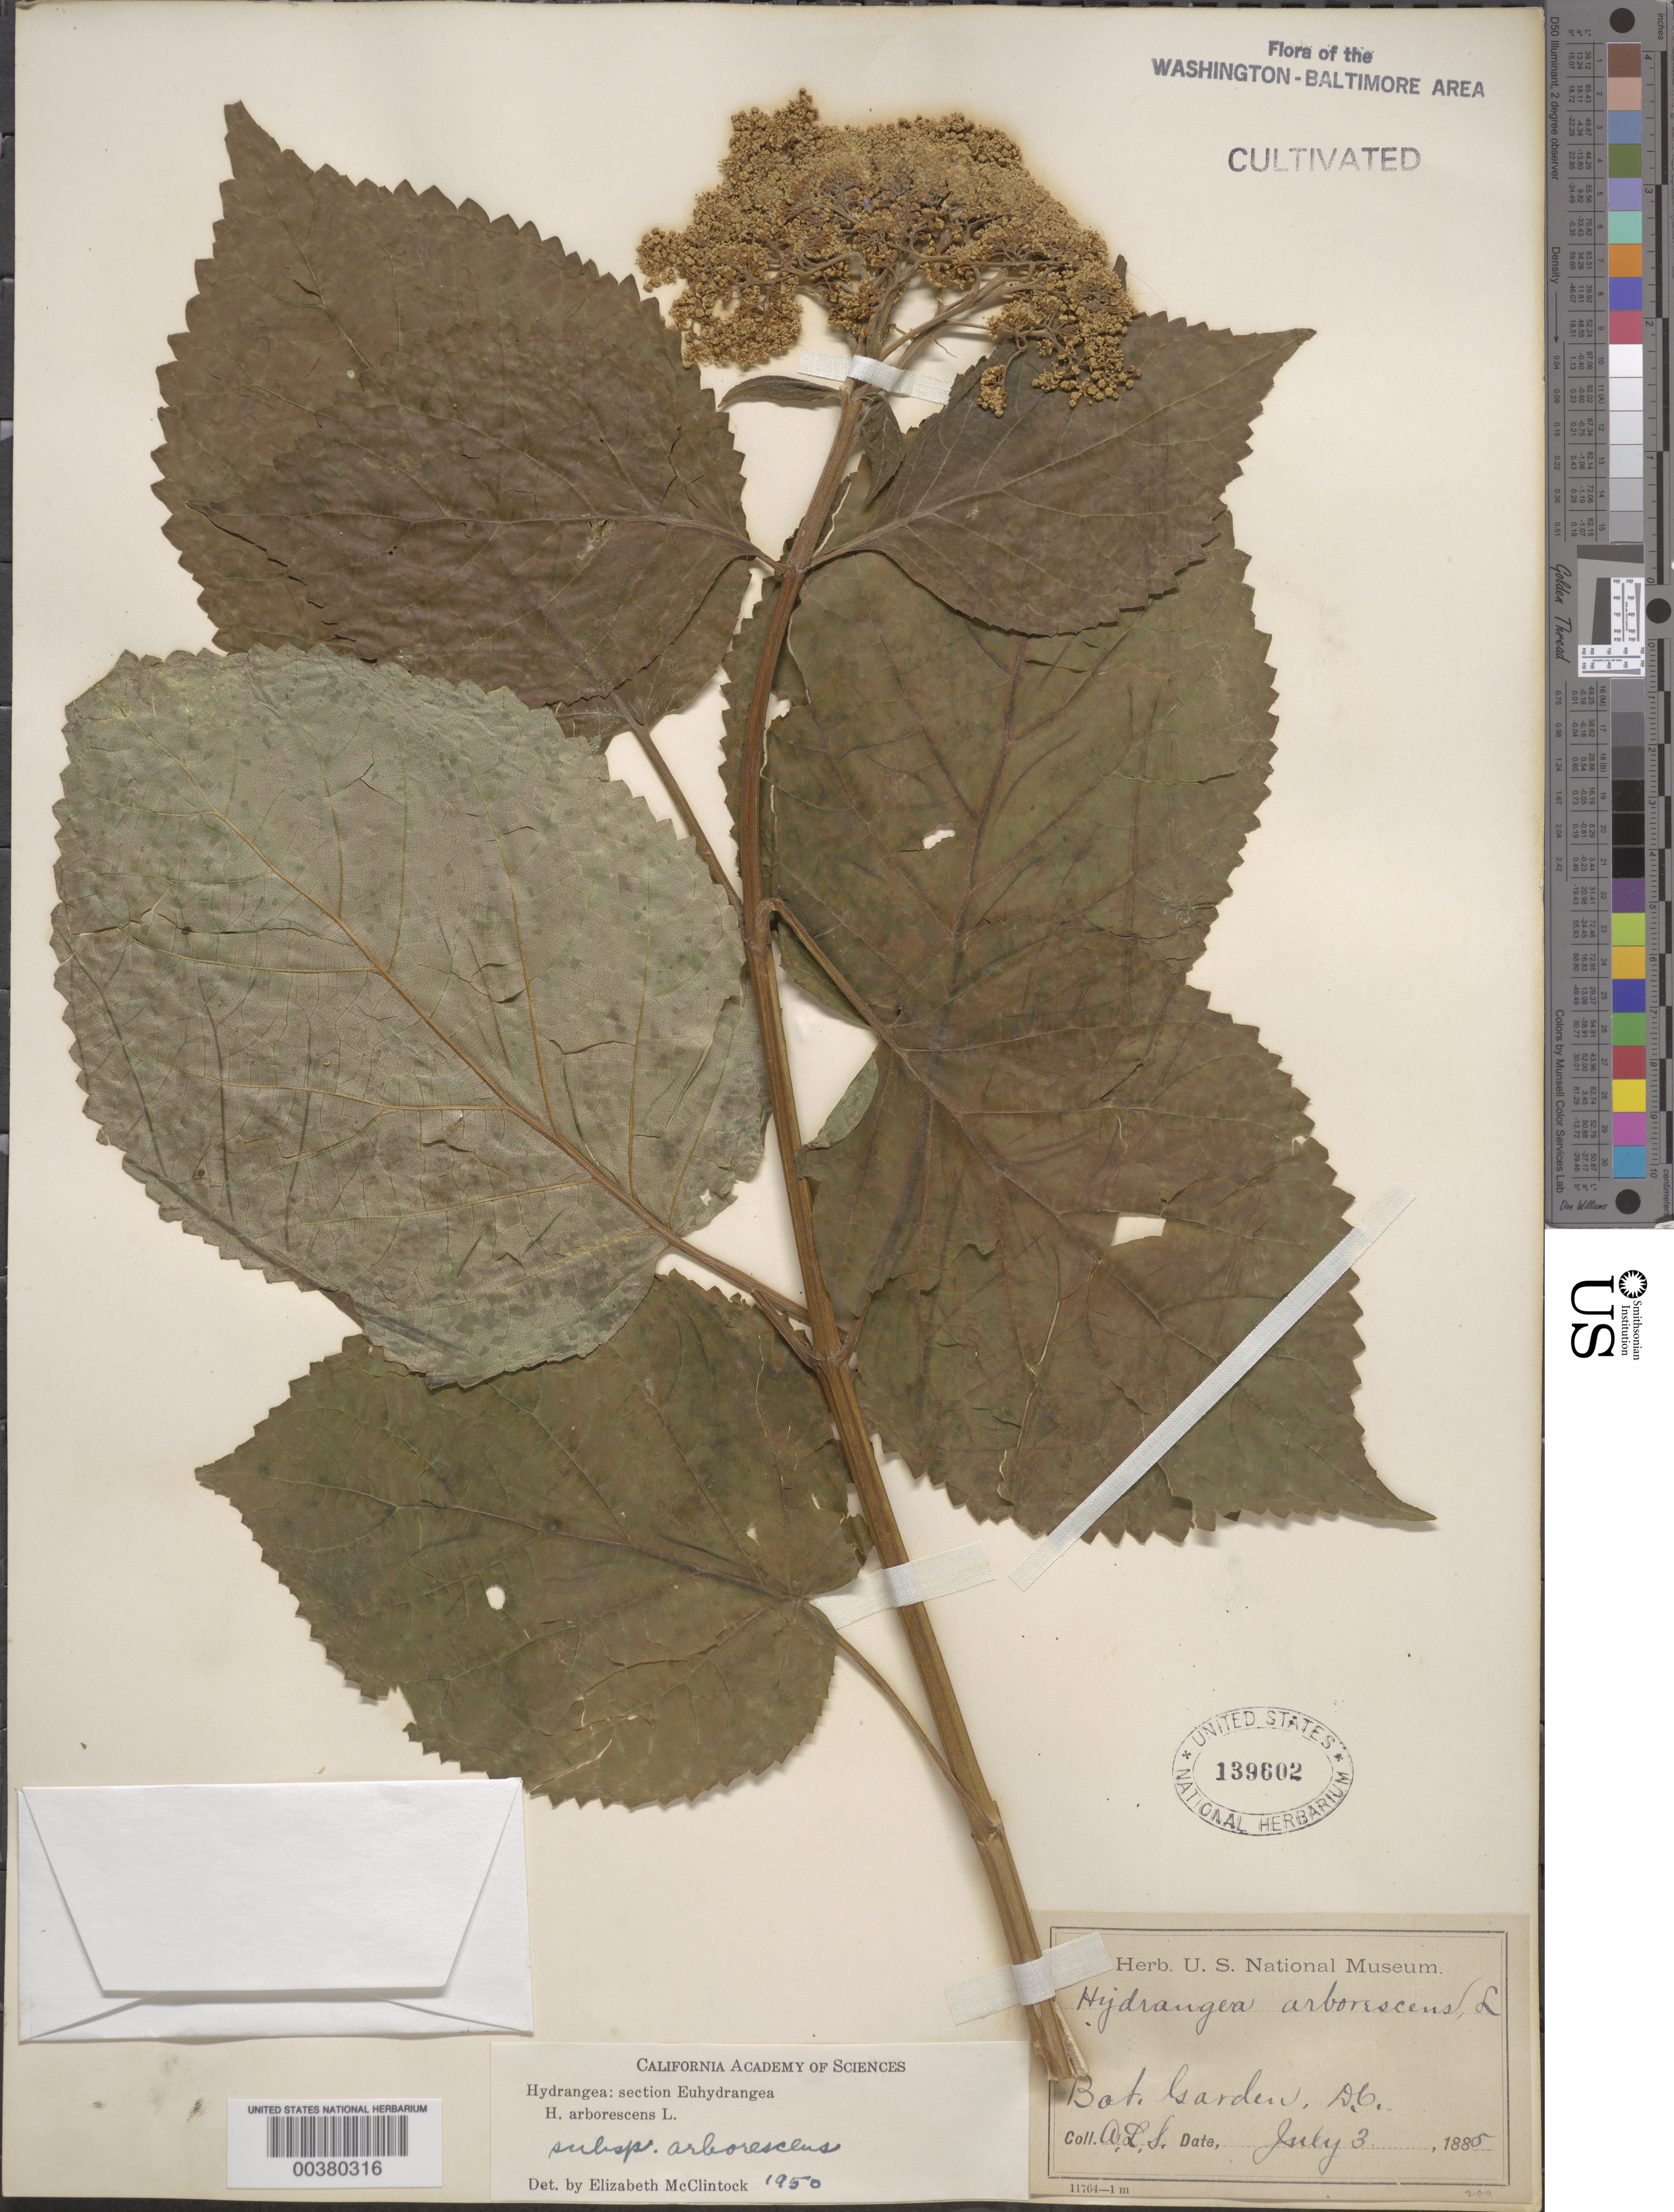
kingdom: Plantae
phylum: Tracheophyta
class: Magnoliopsida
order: Cornales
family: Hydrangeaceae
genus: Hydrangea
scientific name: Hydrangea arborescens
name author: L.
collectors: A. L. Schott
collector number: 226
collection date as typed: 03 Jul 1885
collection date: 1885-07-03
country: United States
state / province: District of Columbia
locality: Botanical Gardens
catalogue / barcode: US 139602